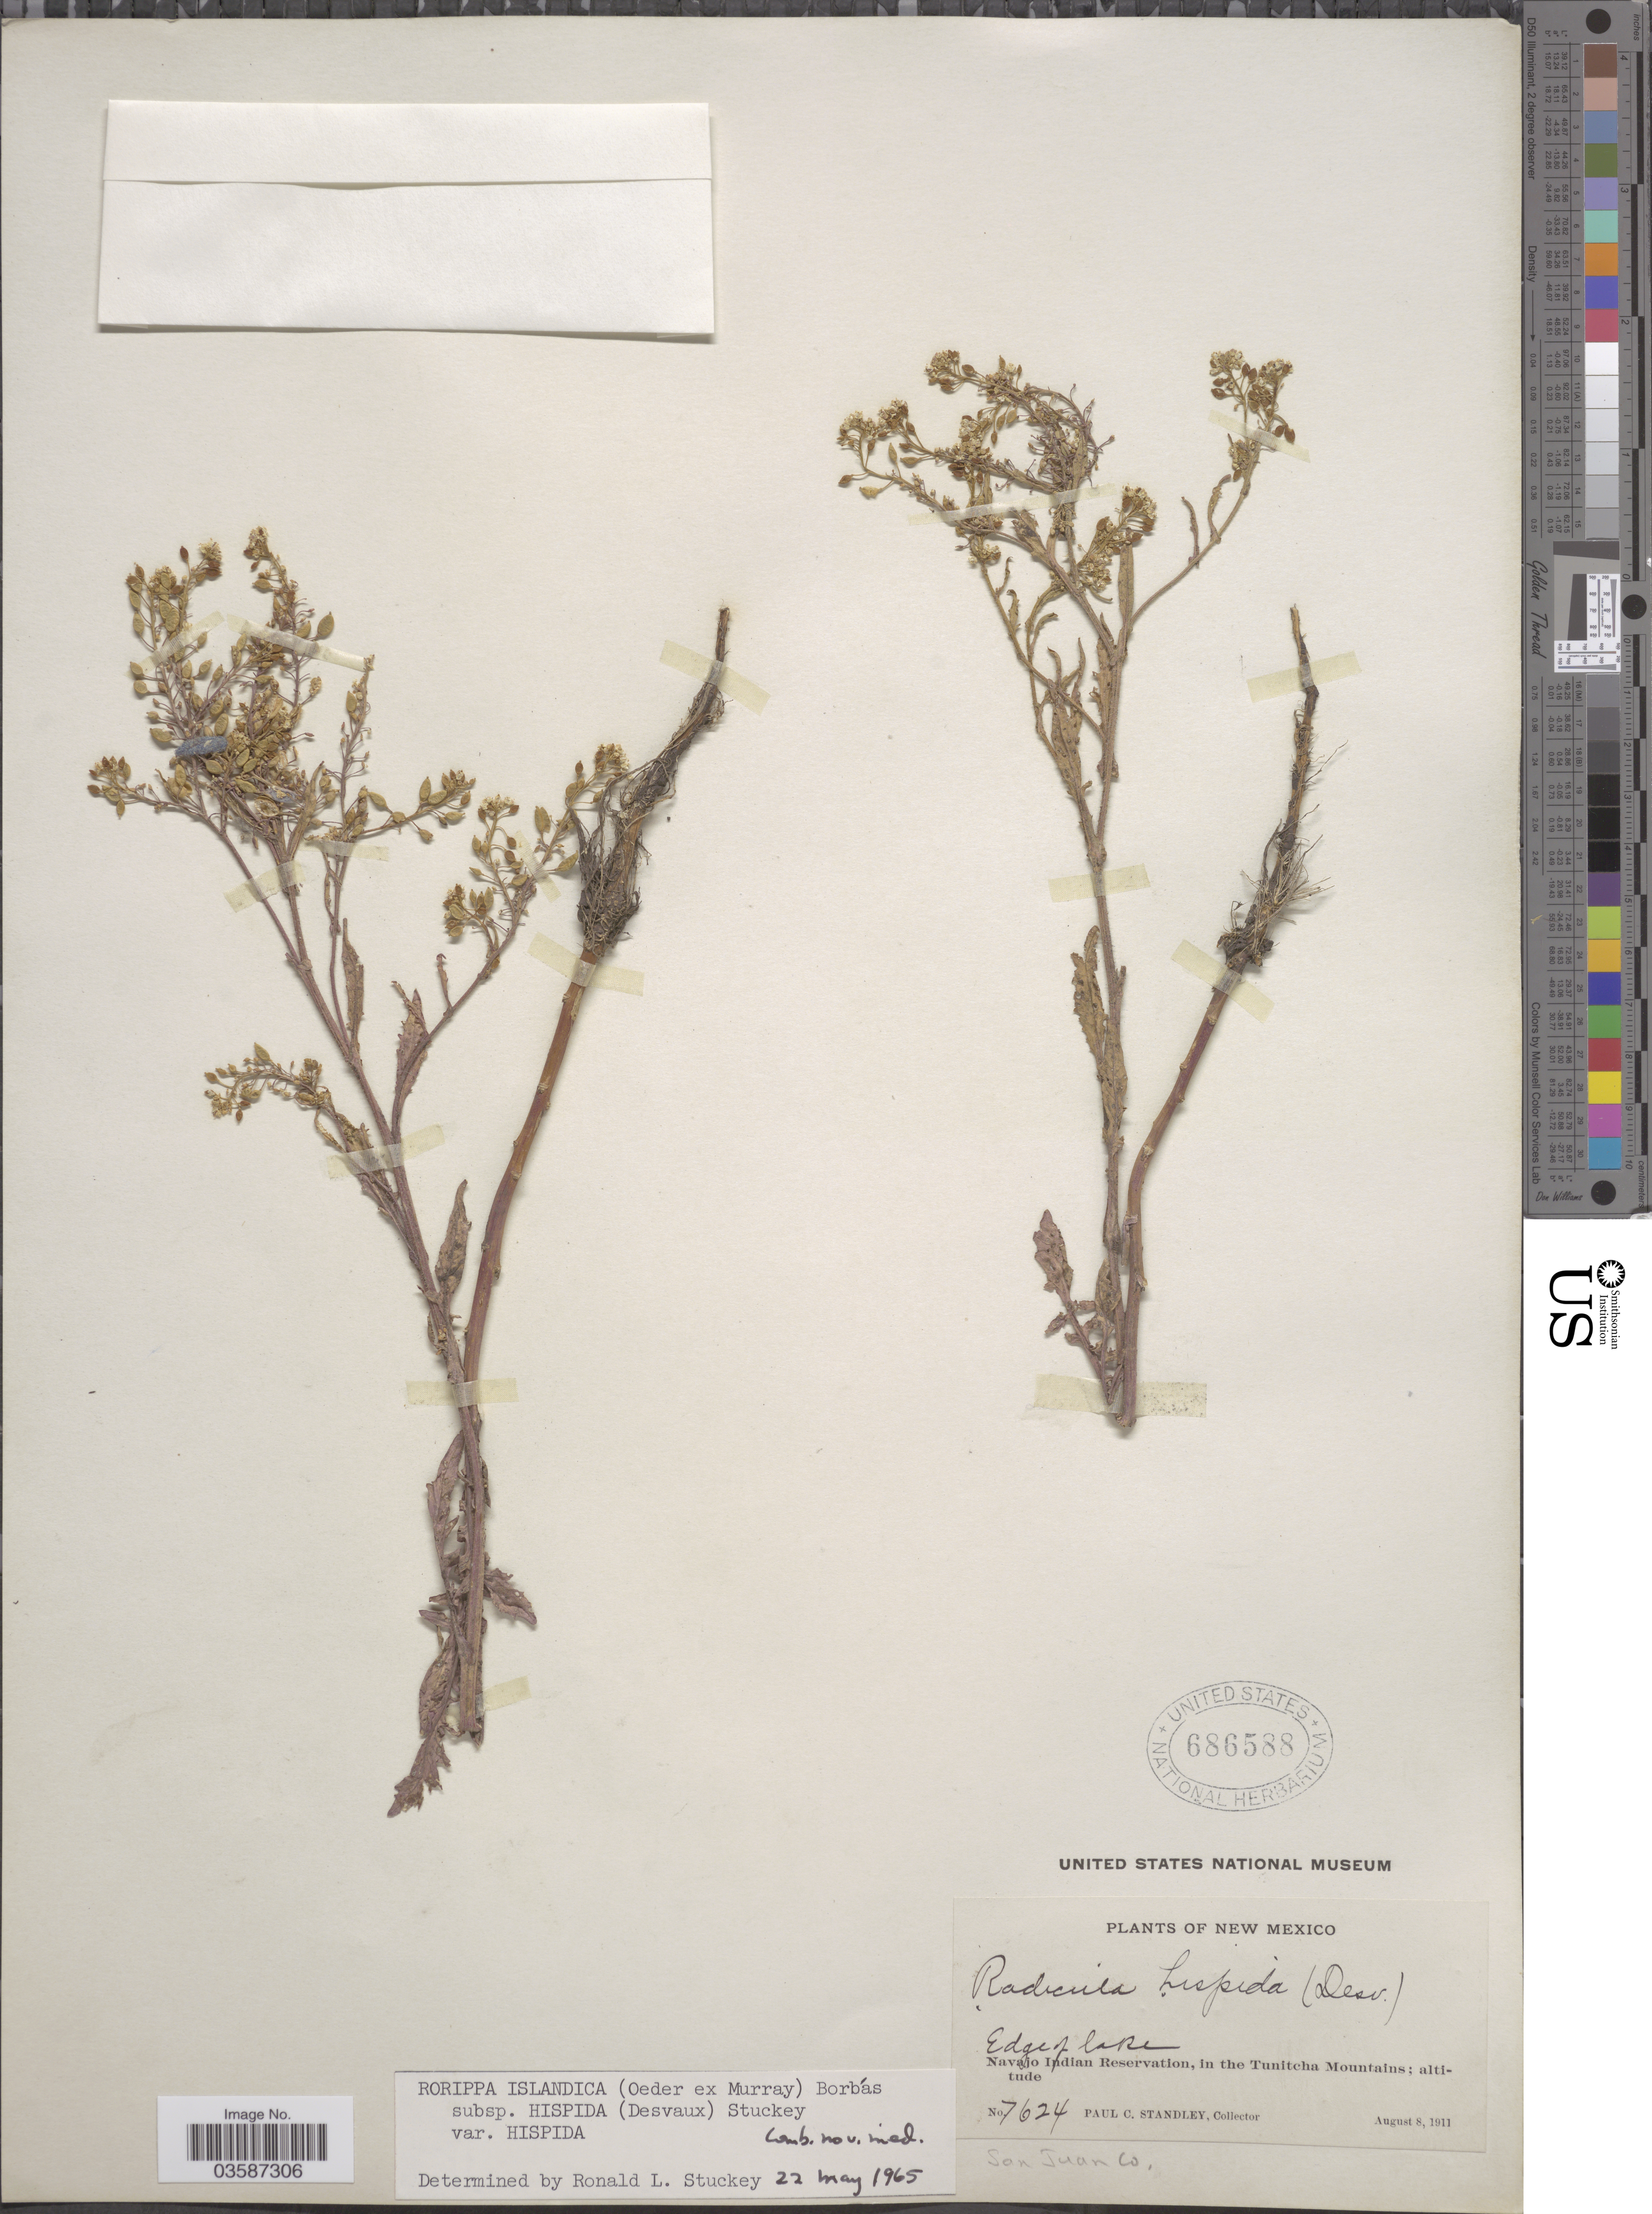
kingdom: Plantae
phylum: Tracheophyta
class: Magnoliopsida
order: Brassicales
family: Brassicaceae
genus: Rorippa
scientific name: Rorippa islandica var. hispida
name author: (Desv.) Butters & Abbe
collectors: P. C. Standley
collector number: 7624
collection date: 1911-08-08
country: United States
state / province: New Mexico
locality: Edge of lake. Navajo Indian Reservation, in the Tunitcha Mountains. San Juan Co.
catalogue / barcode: US 686588